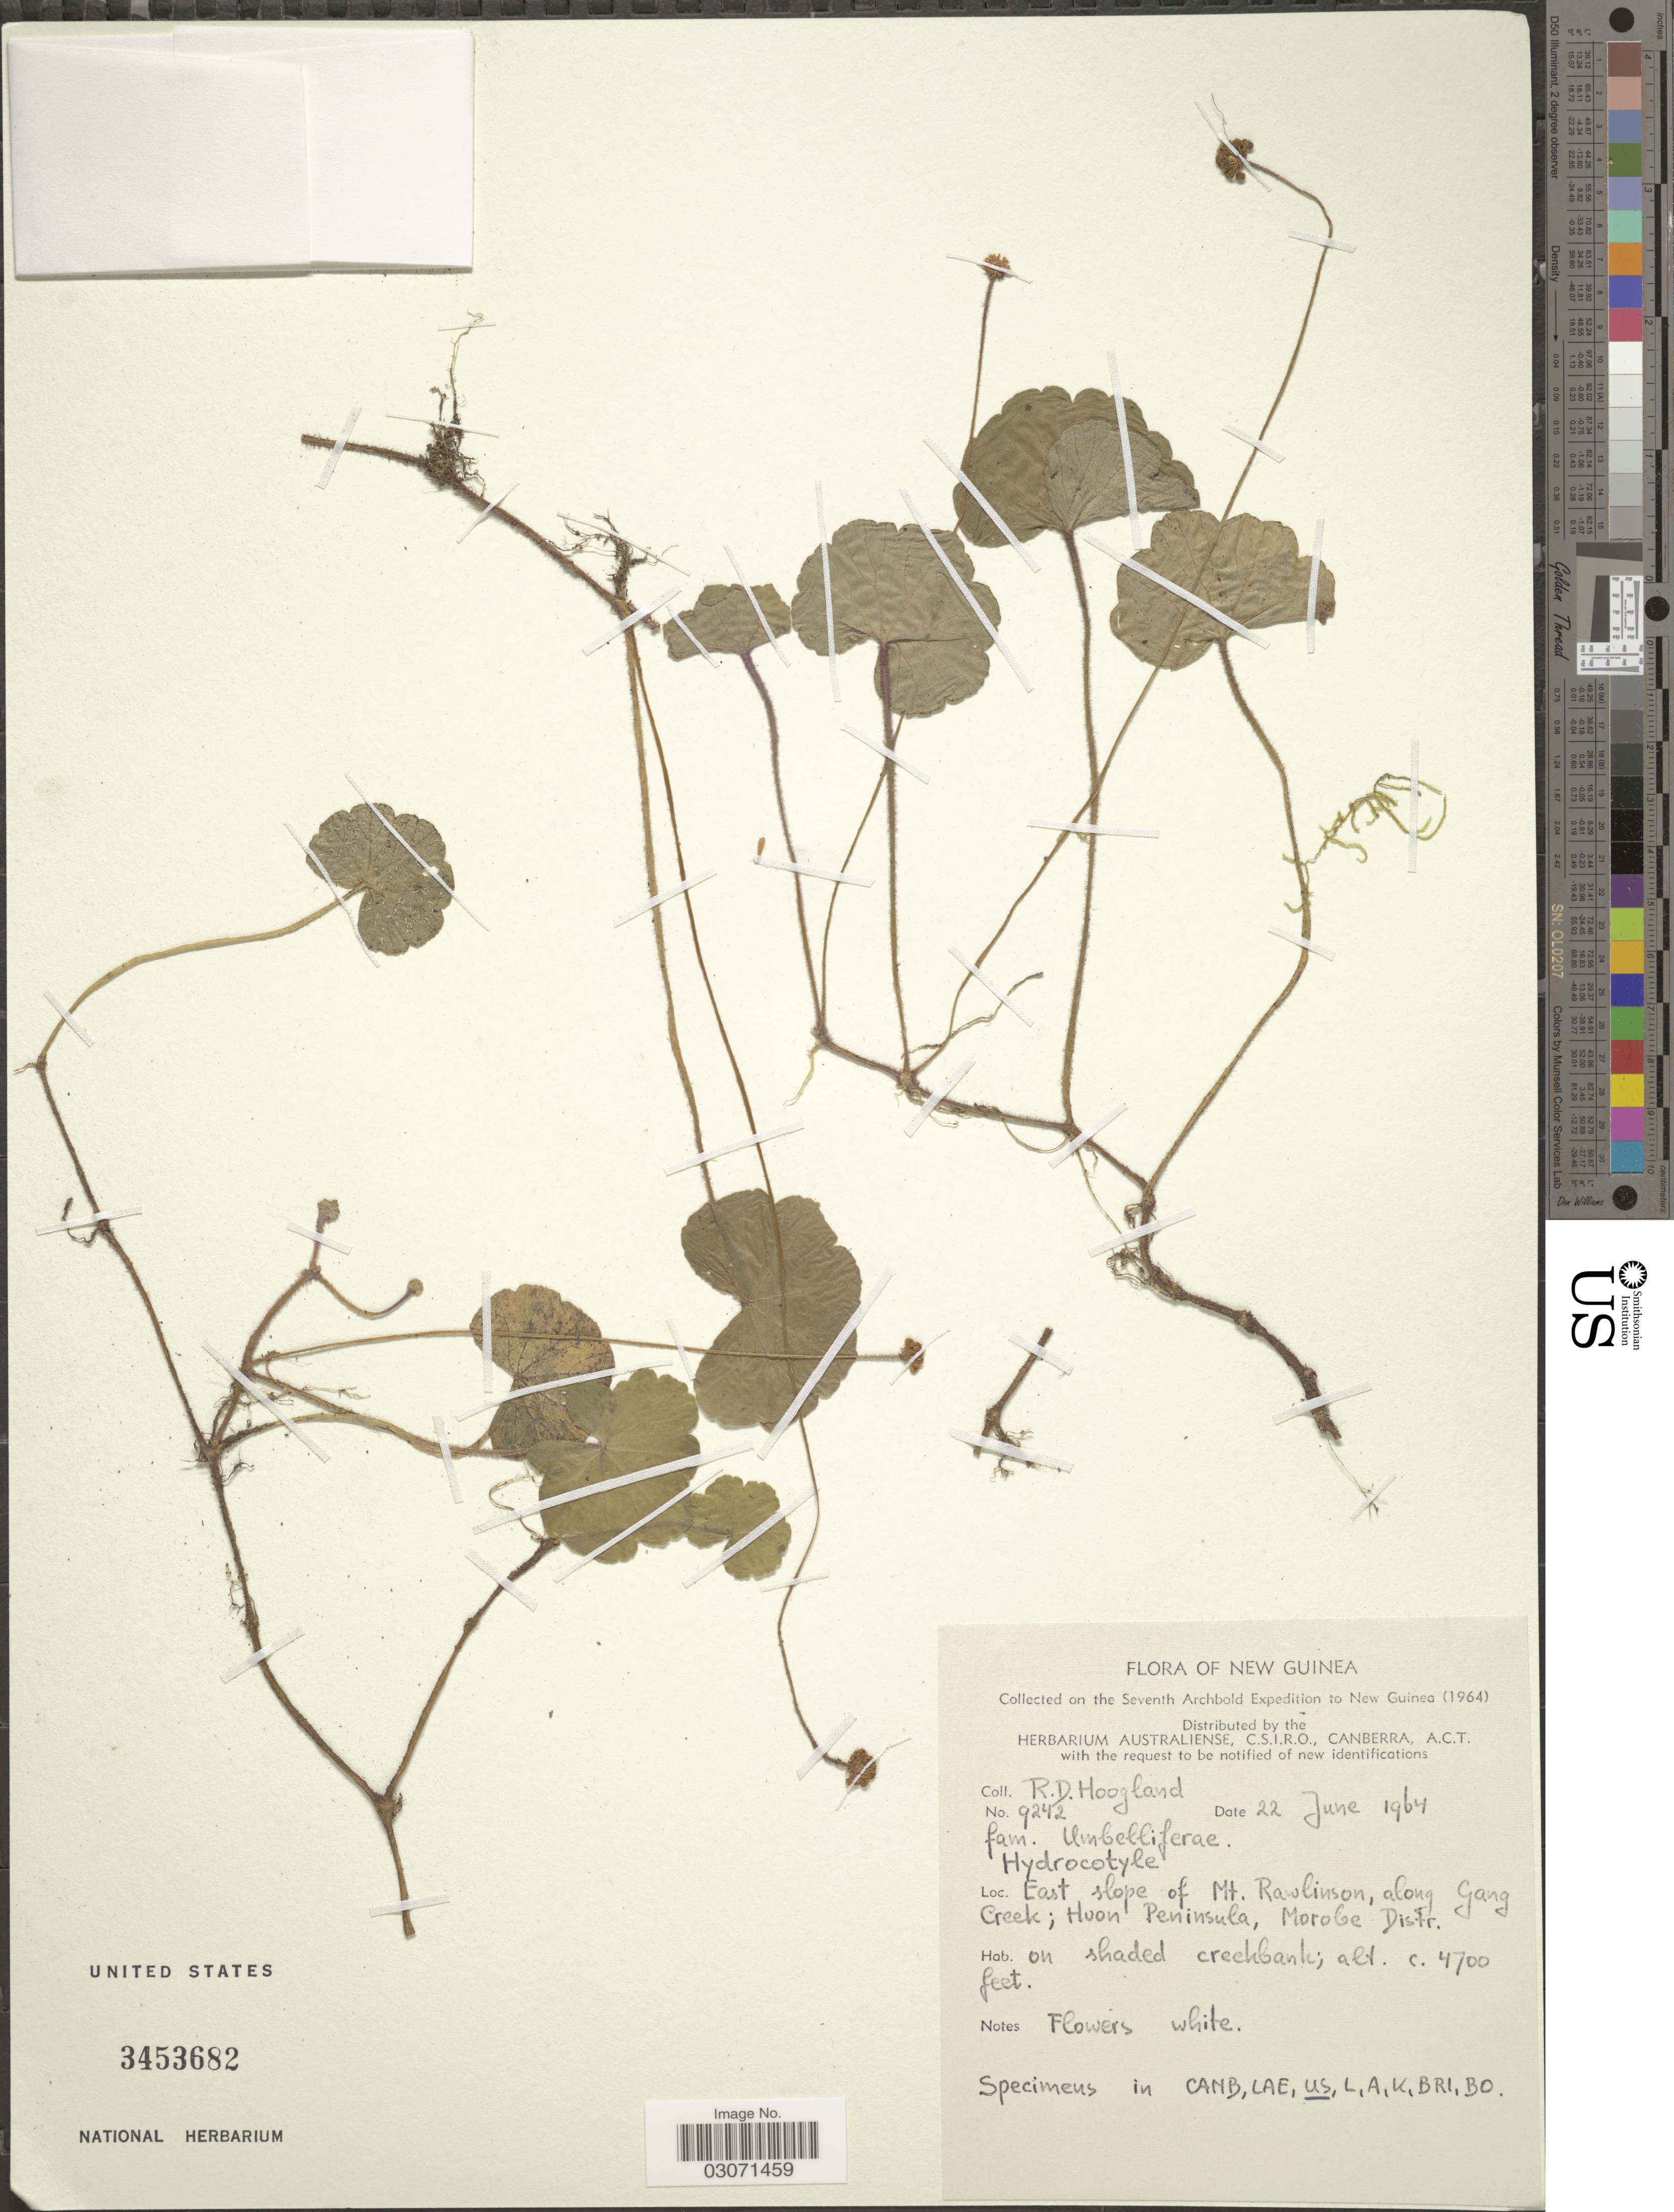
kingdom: Plantae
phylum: Tracheophyta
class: Magnoliopsida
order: Apiales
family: Araliaceae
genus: Hydrocotyle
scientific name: Hydrocotyle sp.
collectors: R. D. Hoogland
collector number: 9242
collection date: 1964-06-22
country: Papua New Guinea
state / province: Morobe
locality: New Guinea. East slope of Mt. Rawlinson, along Gang Creek; Huon Peninsula, Morobe Distr.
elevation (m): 1433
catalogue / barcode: US 3453682